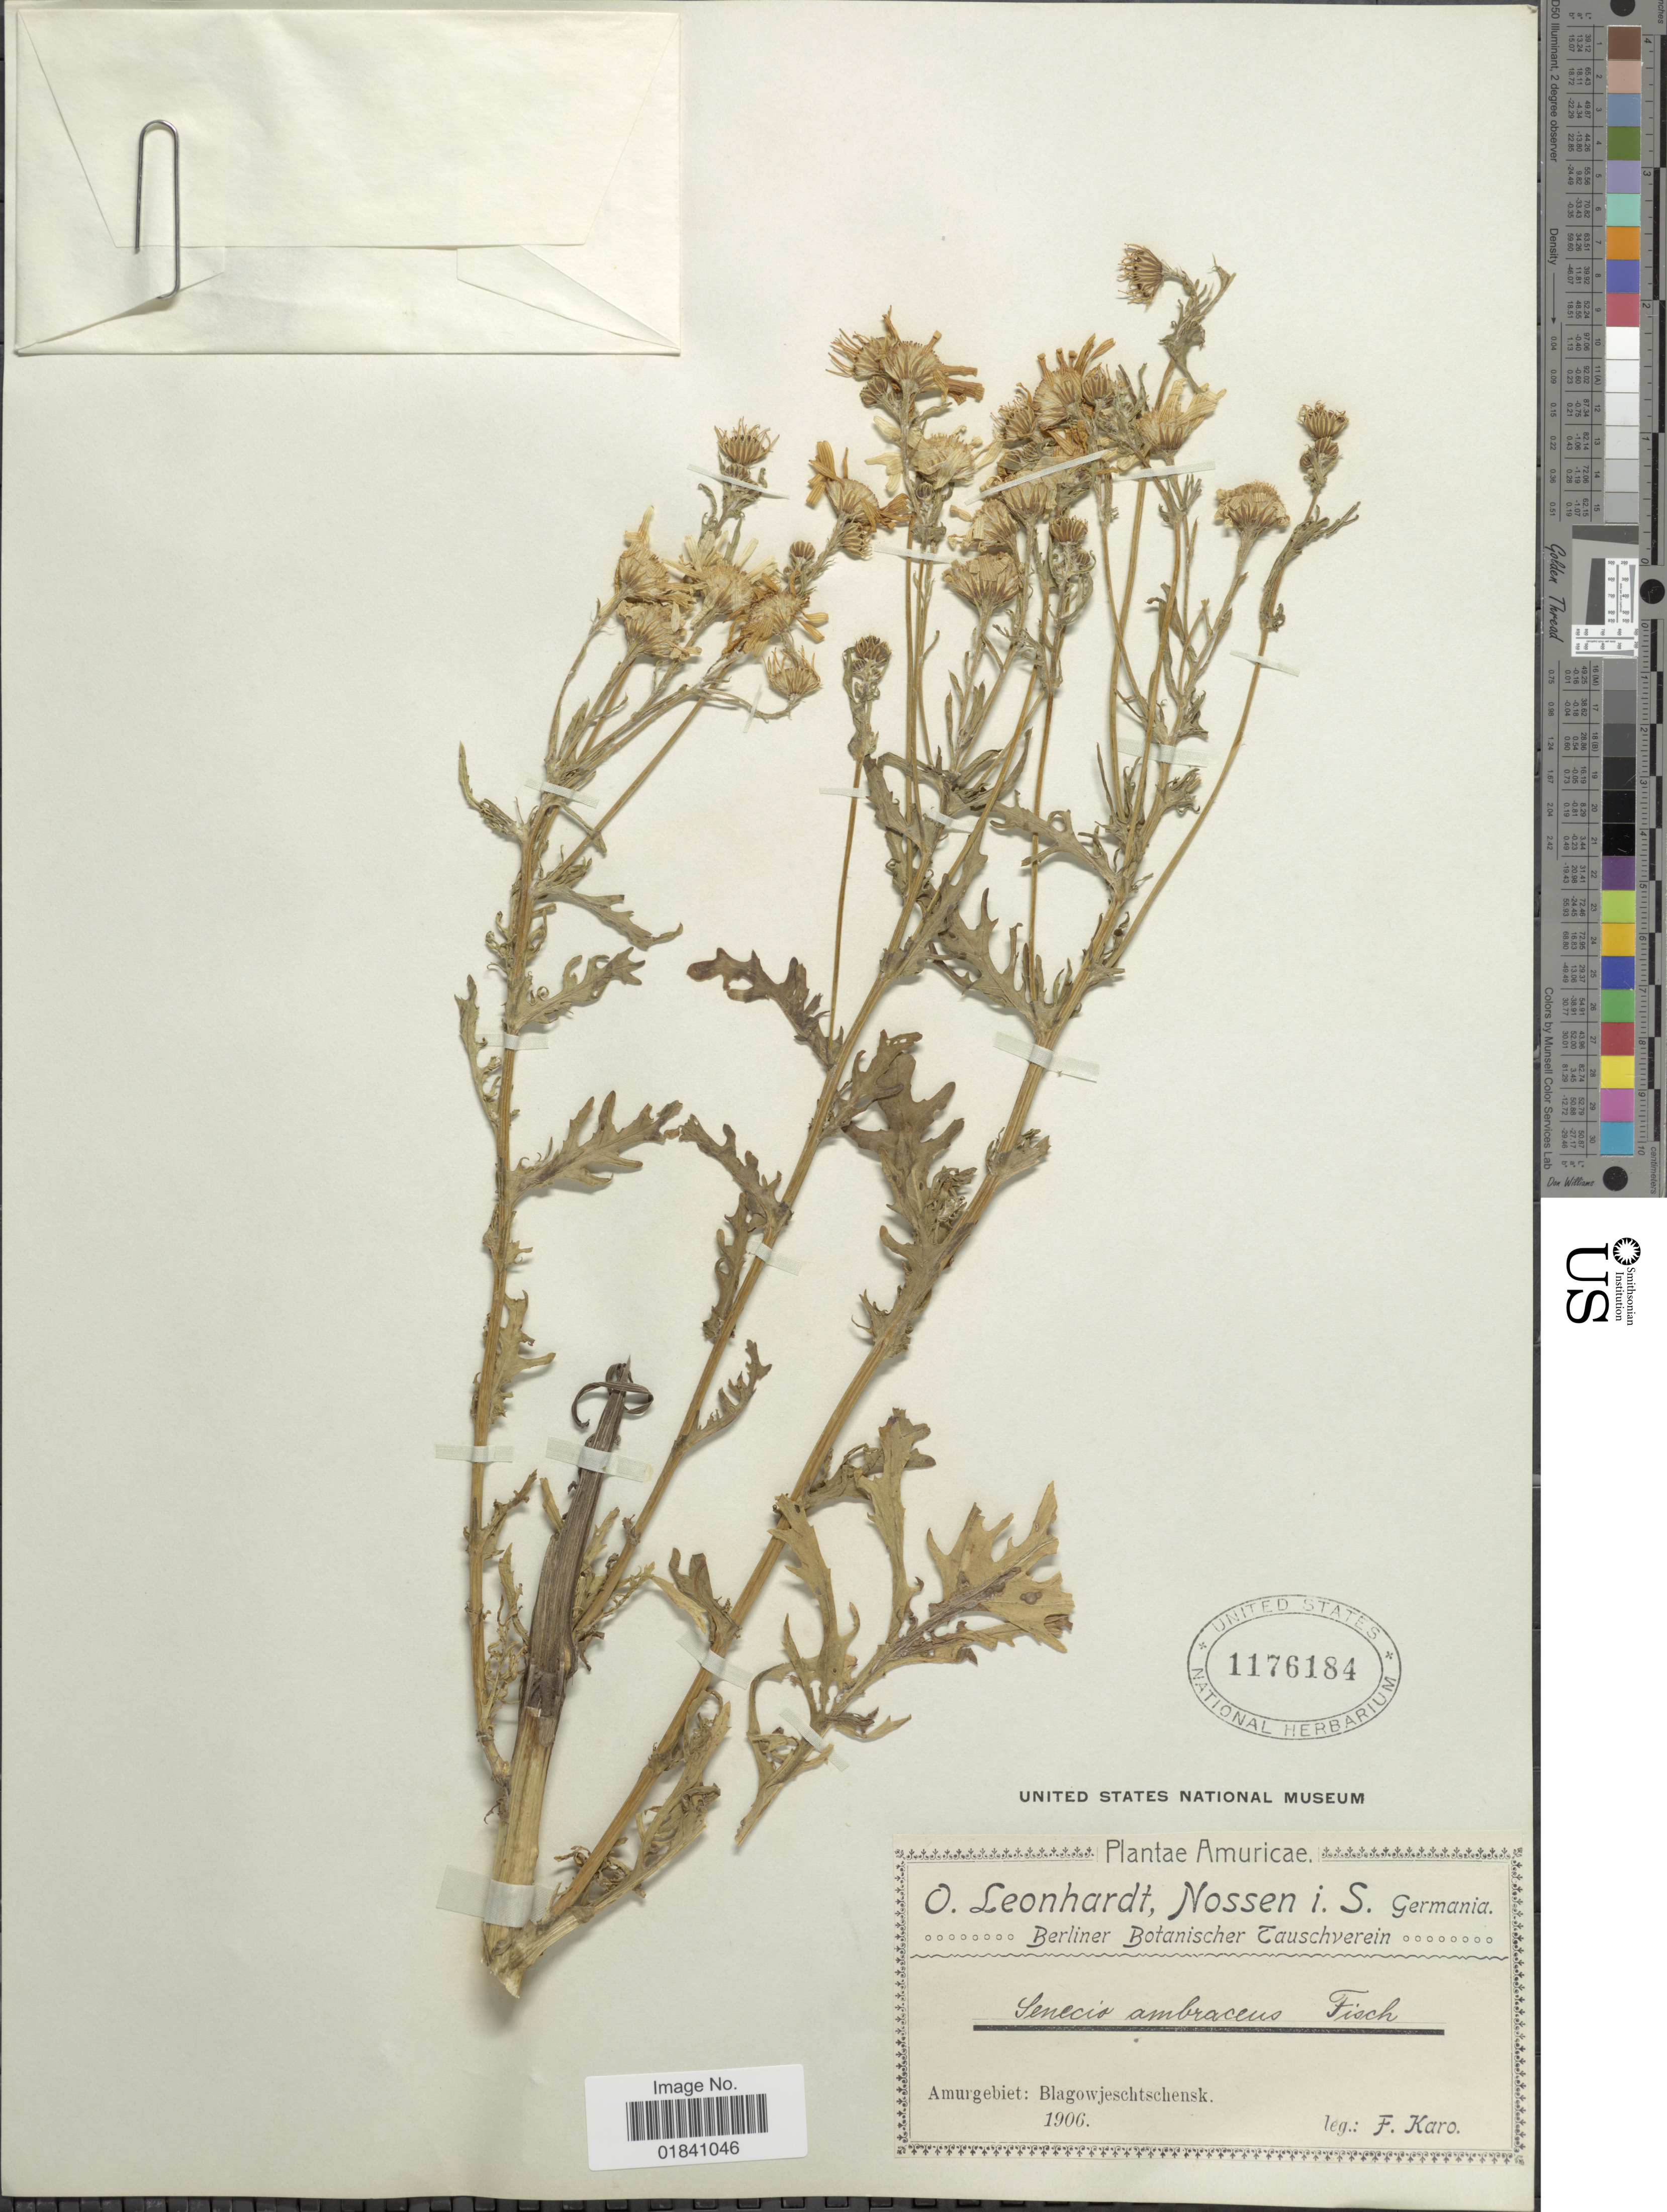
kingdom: Plantae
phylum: Tracheophyta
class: Magnoliopsida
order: Asterales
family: Asteraceae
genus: Senecio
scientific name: Senecio ambraceus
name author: Turcz.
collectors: F. Karo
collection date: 1906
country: Russian Federation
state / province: Amur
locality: Amurgebiet: Blagowjeschtschensk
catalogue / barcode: US 1176184